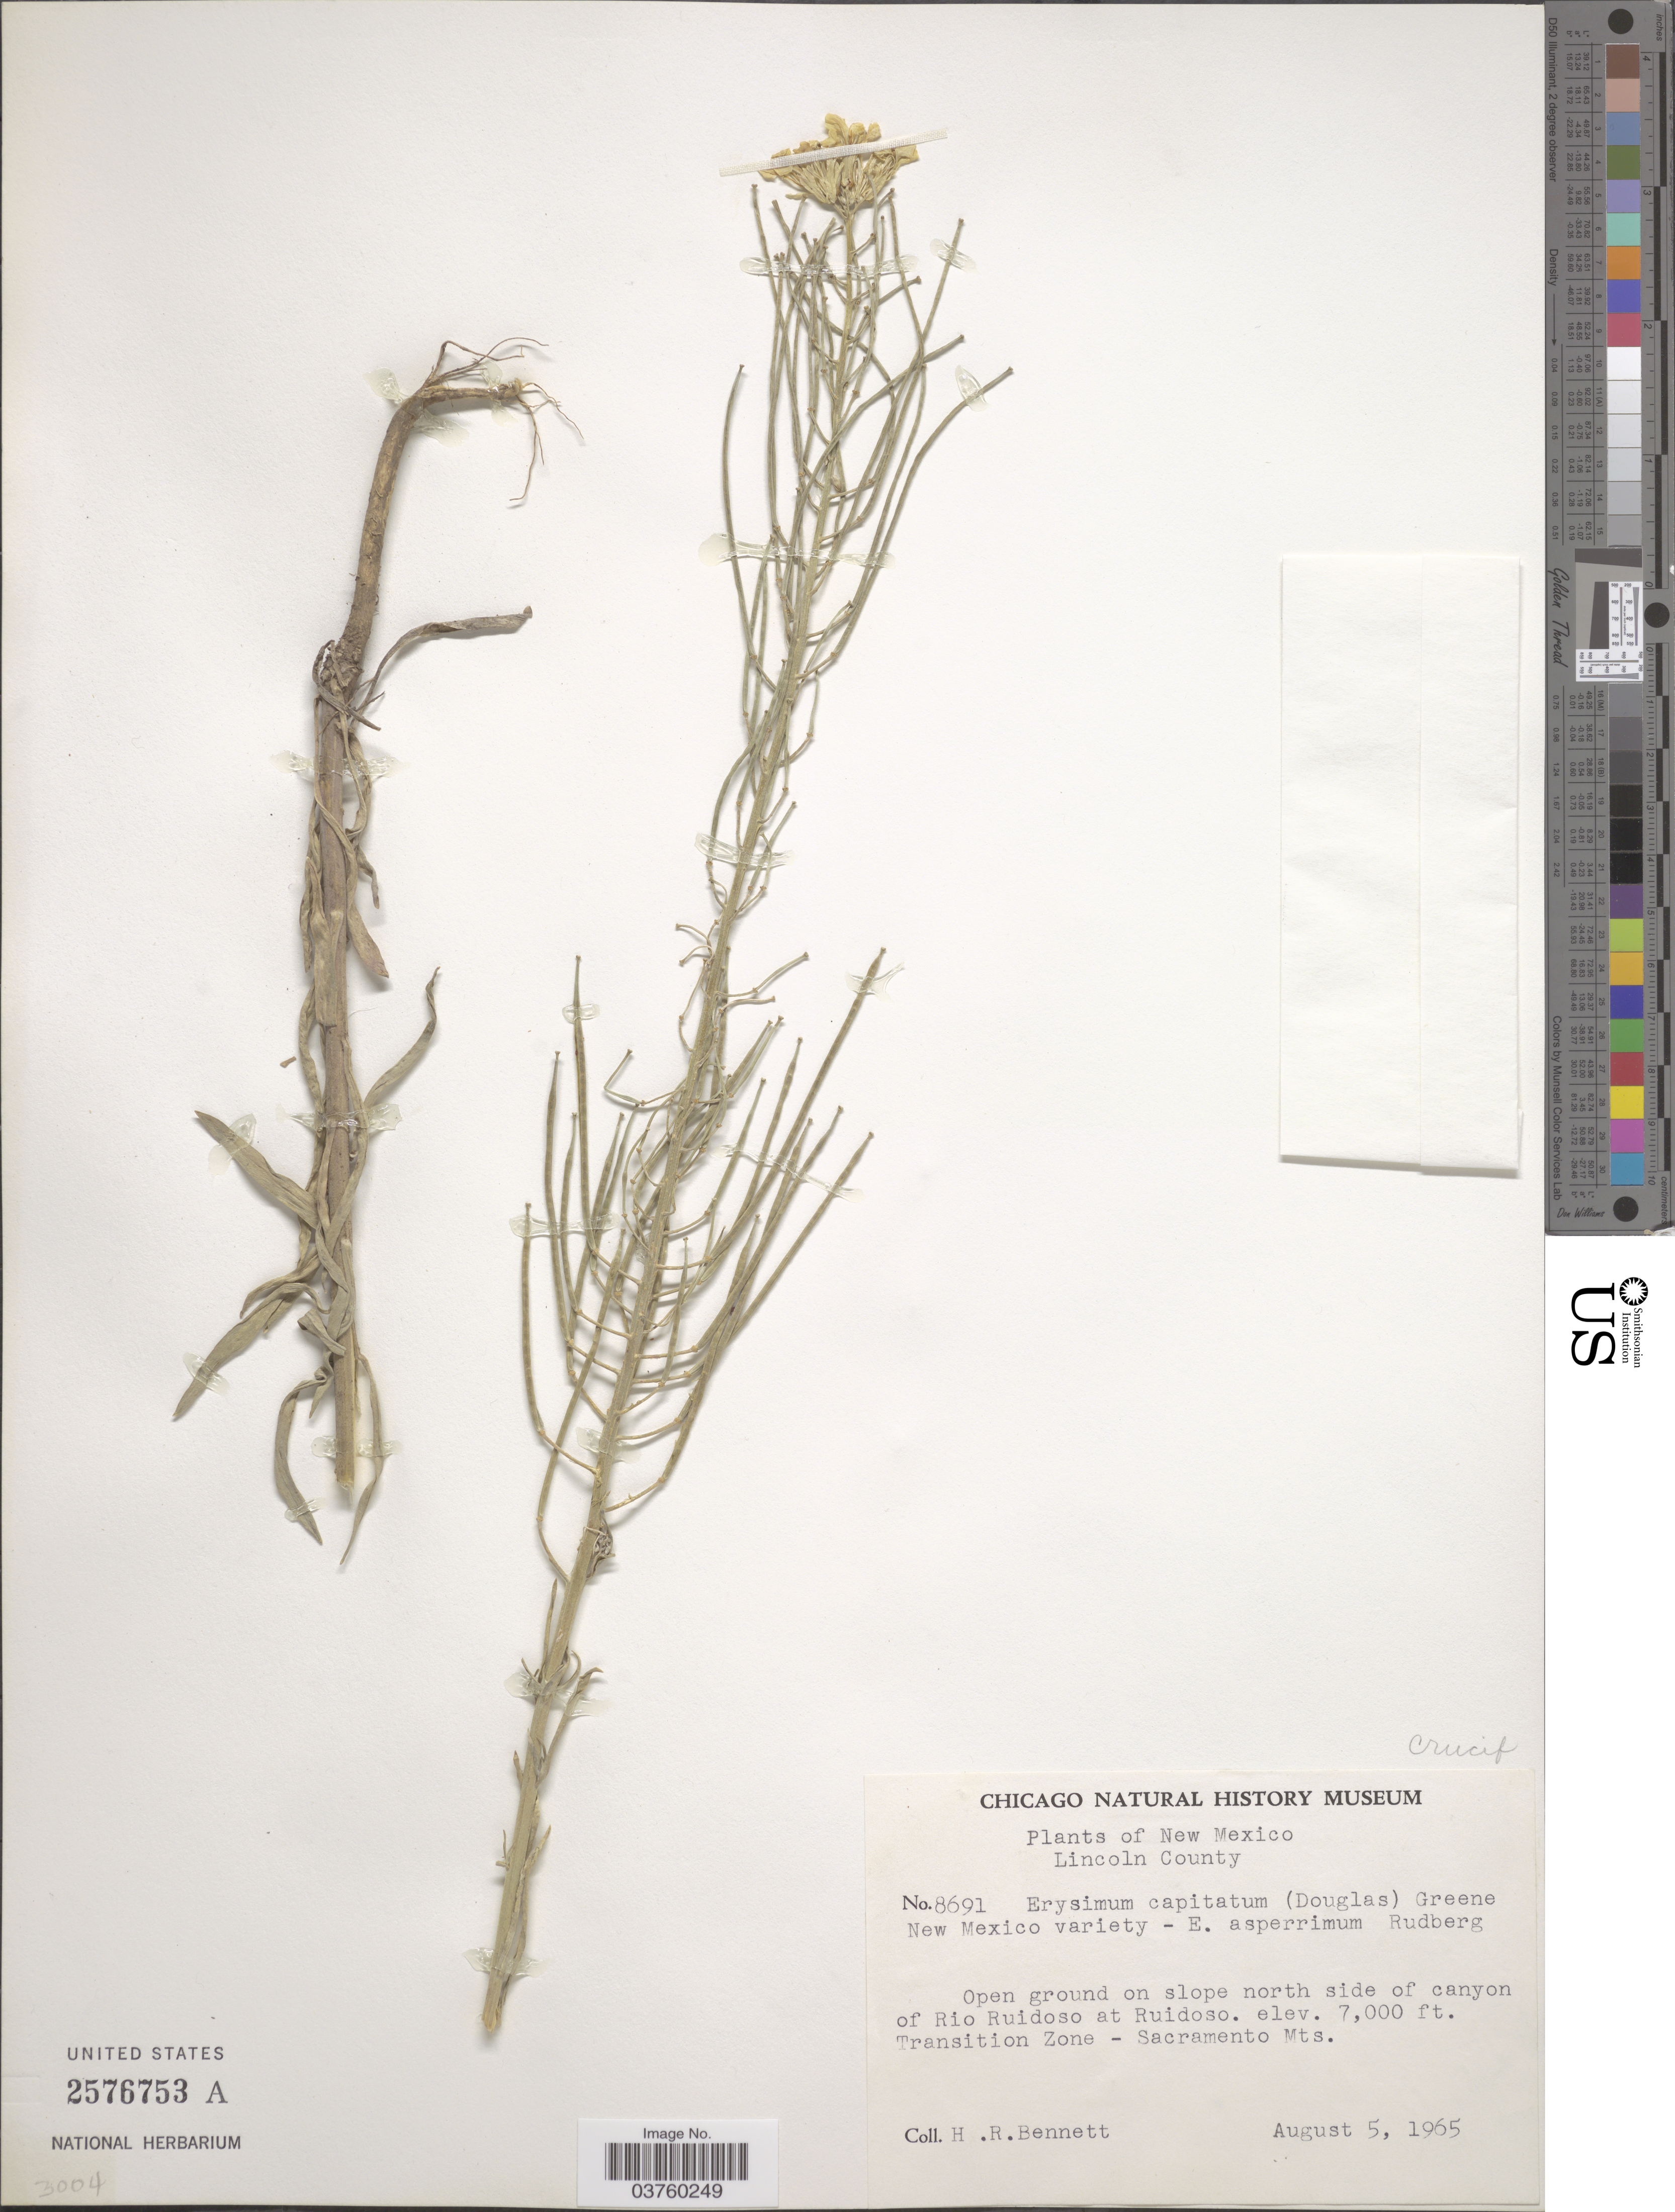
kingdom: Plantae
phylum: Tracheophyta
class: Magnoliopsida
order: Brassicales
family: Brassicaceae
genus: Erysimum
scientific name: Erysimum capitatum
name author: (Douglas ex Hook.) Greene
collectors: H. R. Bennett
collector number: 8691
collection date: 1965-08-05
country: United States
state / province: New Mexico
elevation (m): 2134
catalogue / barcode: US 2576753A